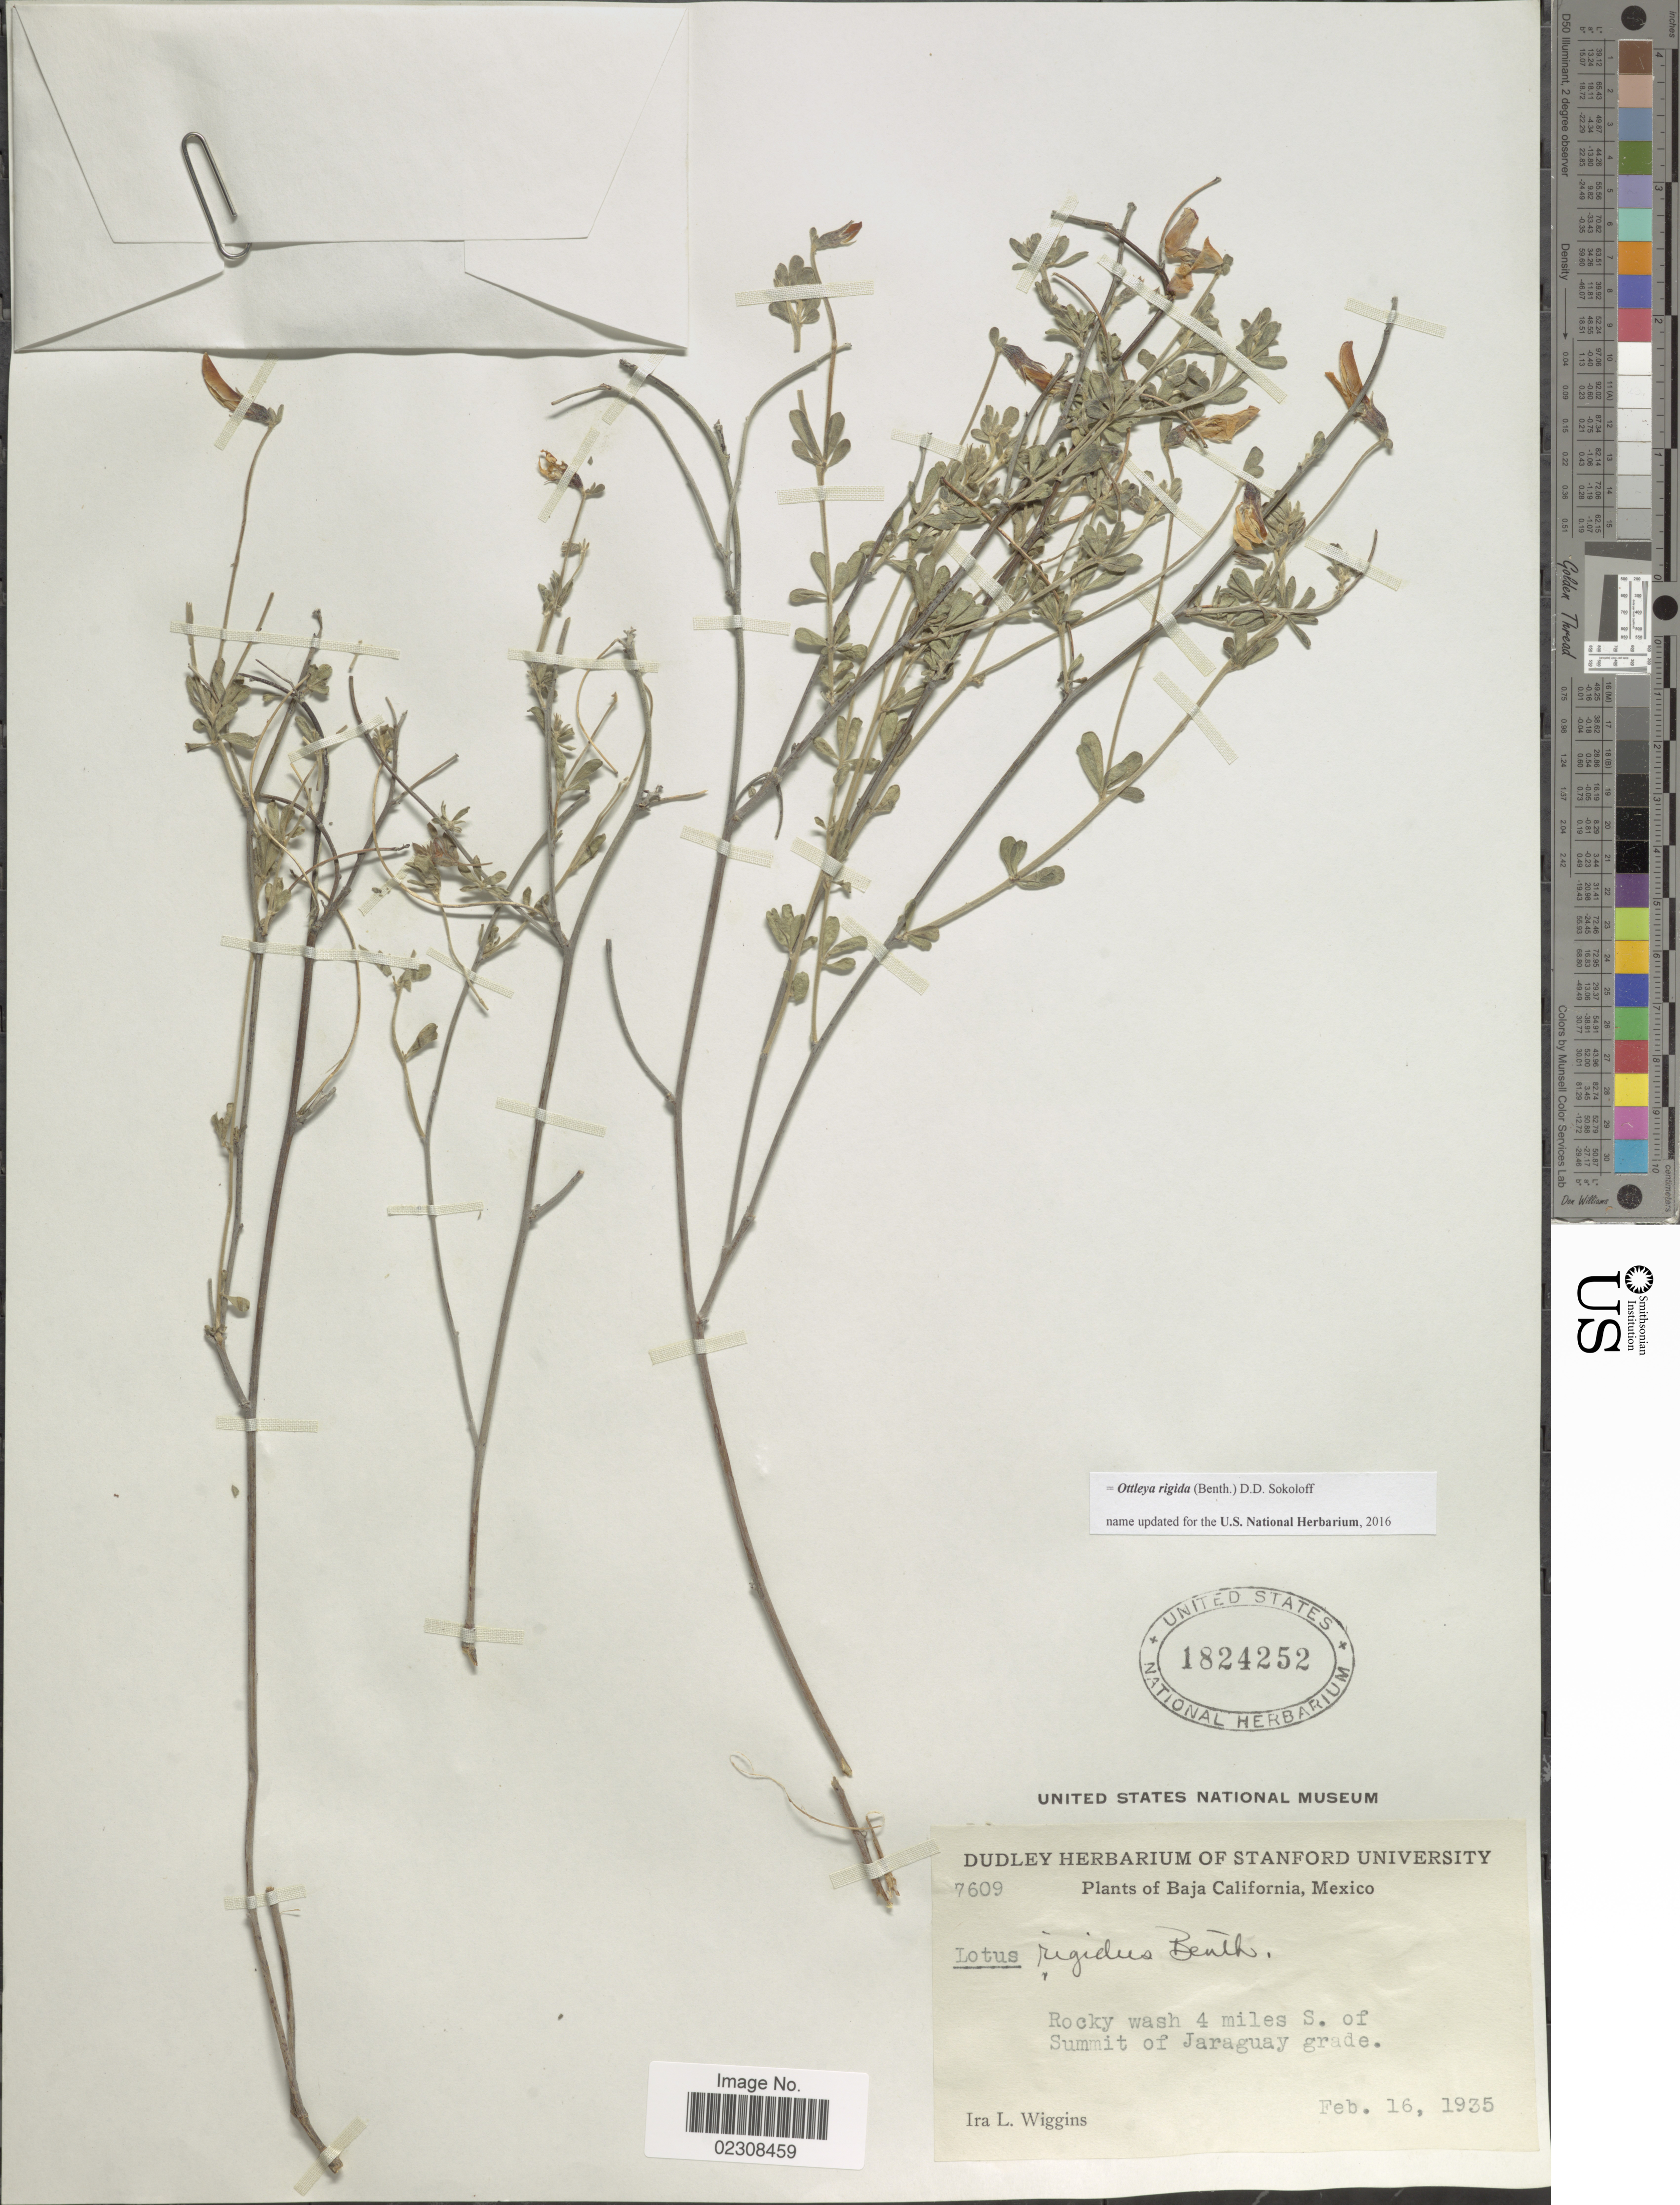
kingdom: Plantae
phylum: Tracheophyta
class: Magnoliopsida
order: Fabales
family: Fabaceae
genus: Ottleya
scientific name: Ottleya rigida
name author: (Benth.) D.D. Sokoloff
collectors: I. L. Wiggins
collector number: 7609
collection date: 1935-02-16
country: Mexico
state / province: Baja California Norte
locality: Rocky wash 4 miles S of Summit of Jaraguay grade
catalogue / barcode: US 1824252